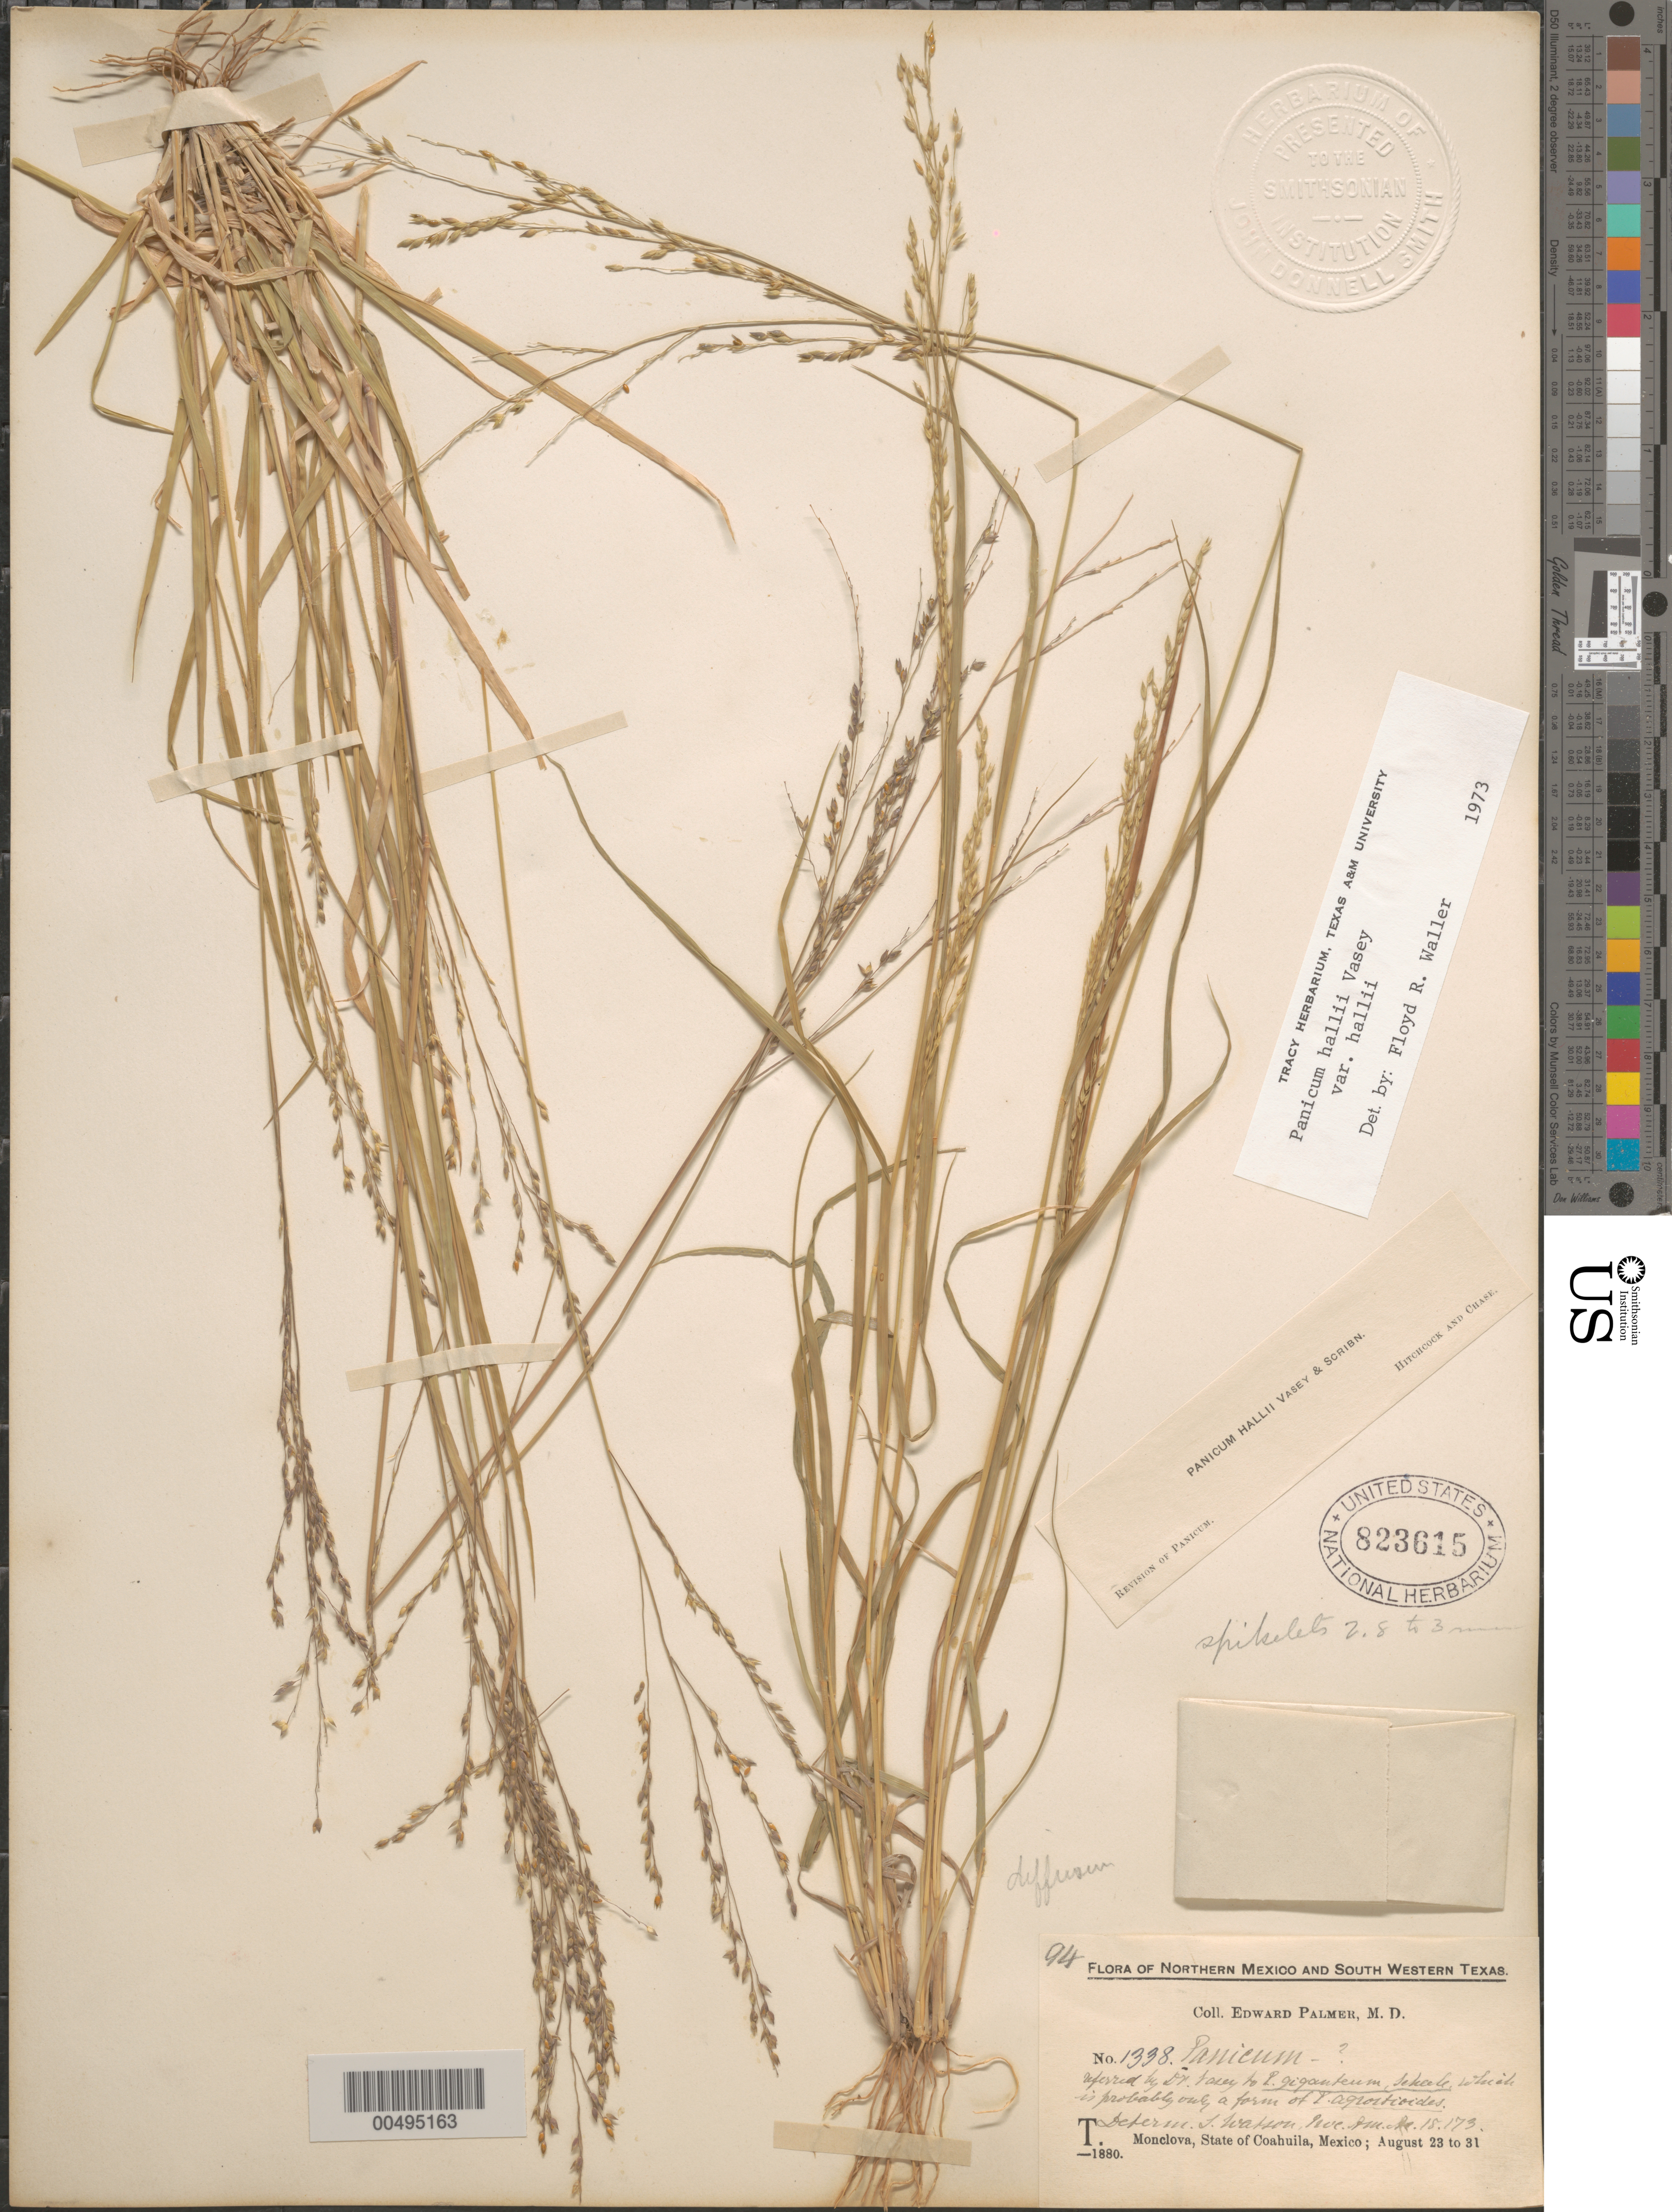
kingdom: Plantae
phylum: Tracheophyta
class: Liliopsida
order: Poales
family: Poaceae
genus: Panicum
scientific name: Panicum hallii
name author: Vasey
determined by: Waller, F. R.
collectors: E. Palmer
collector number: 1338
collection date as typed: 23 Aug 1880 to 31 Aug 1880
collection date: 1880-08-23/1880-08-31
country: Mexico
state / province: Coahuila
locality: Monclova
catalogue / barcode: US 823615